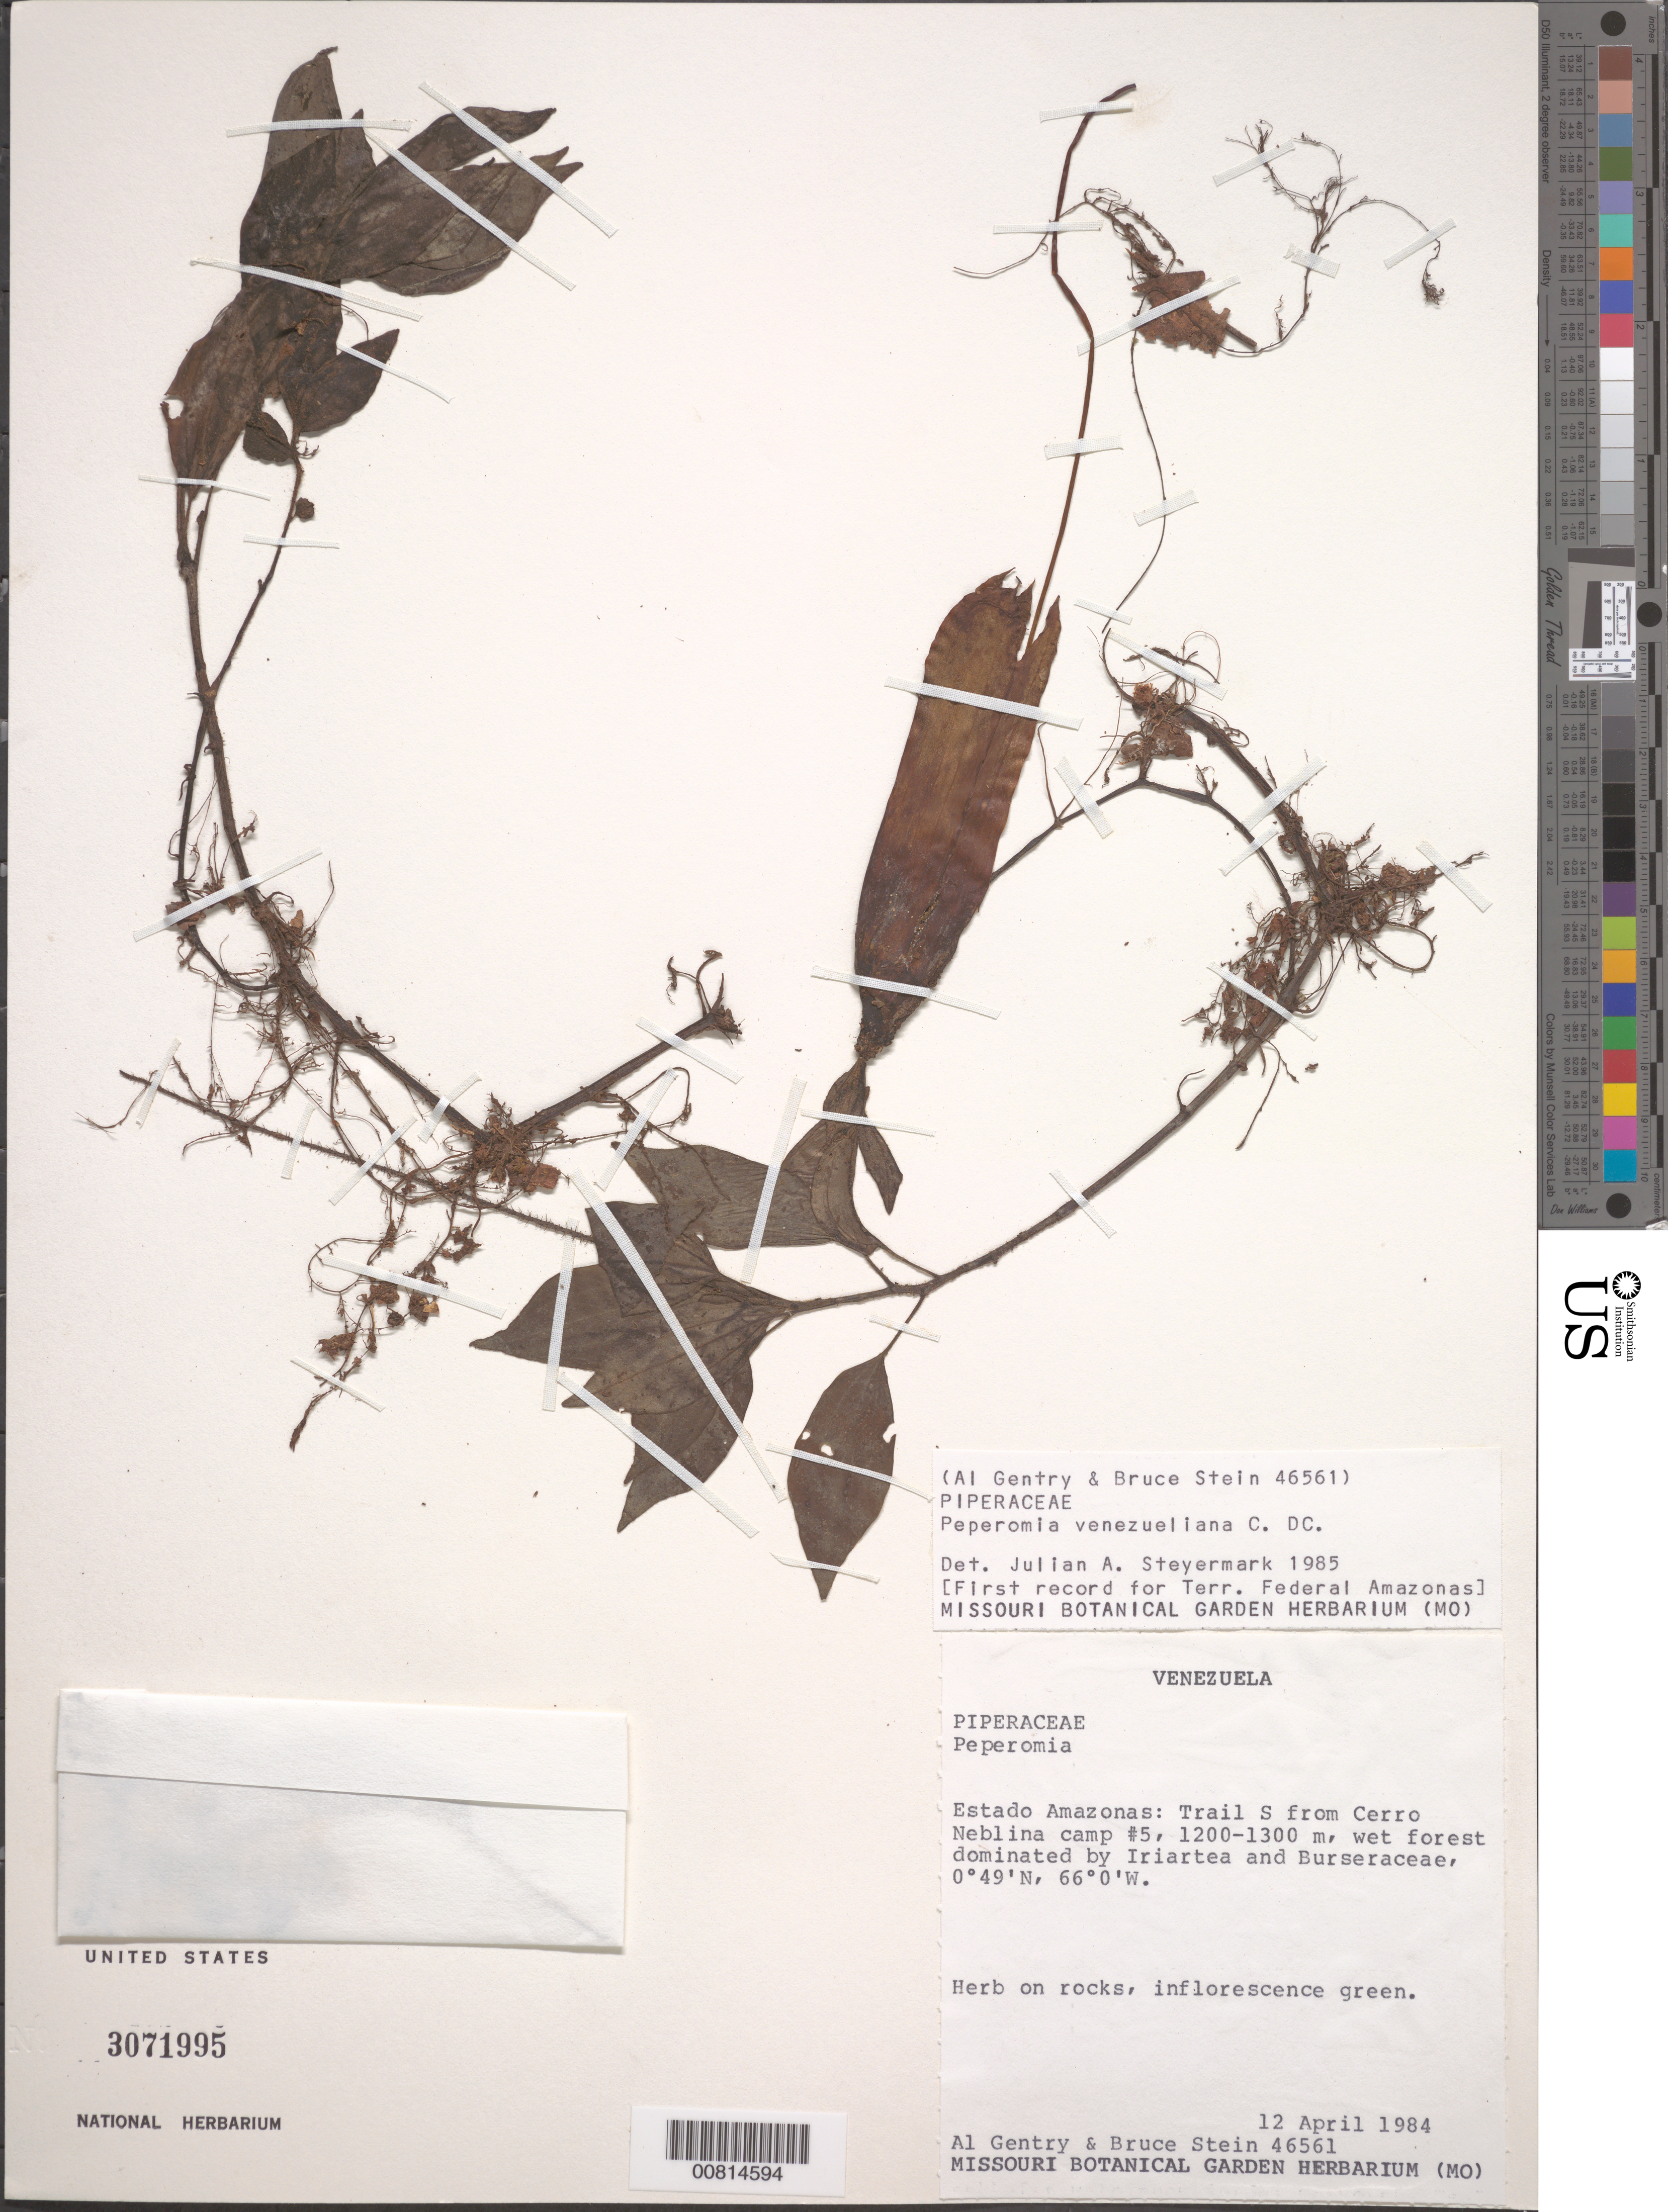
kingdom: Plantae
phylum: Tracheophyta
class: Magnoliopsida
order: Piperales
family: Piperaceae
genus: Peperomia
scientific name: Peperomia venezueliana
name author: C. DC.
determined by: Steyermark, Julian A., (VEN)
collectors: A. H. Gentry & B. Stein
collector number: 46561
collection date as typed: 12-Apr-84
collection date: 1984-04-12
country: Venezuela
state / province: Amazonas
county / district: Río Negro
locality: Cerro de La Neblina, S of Camp #5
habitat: Wet forest dominated by Iriartea and Burseraceae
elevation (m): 1200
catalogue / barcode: US 3071995